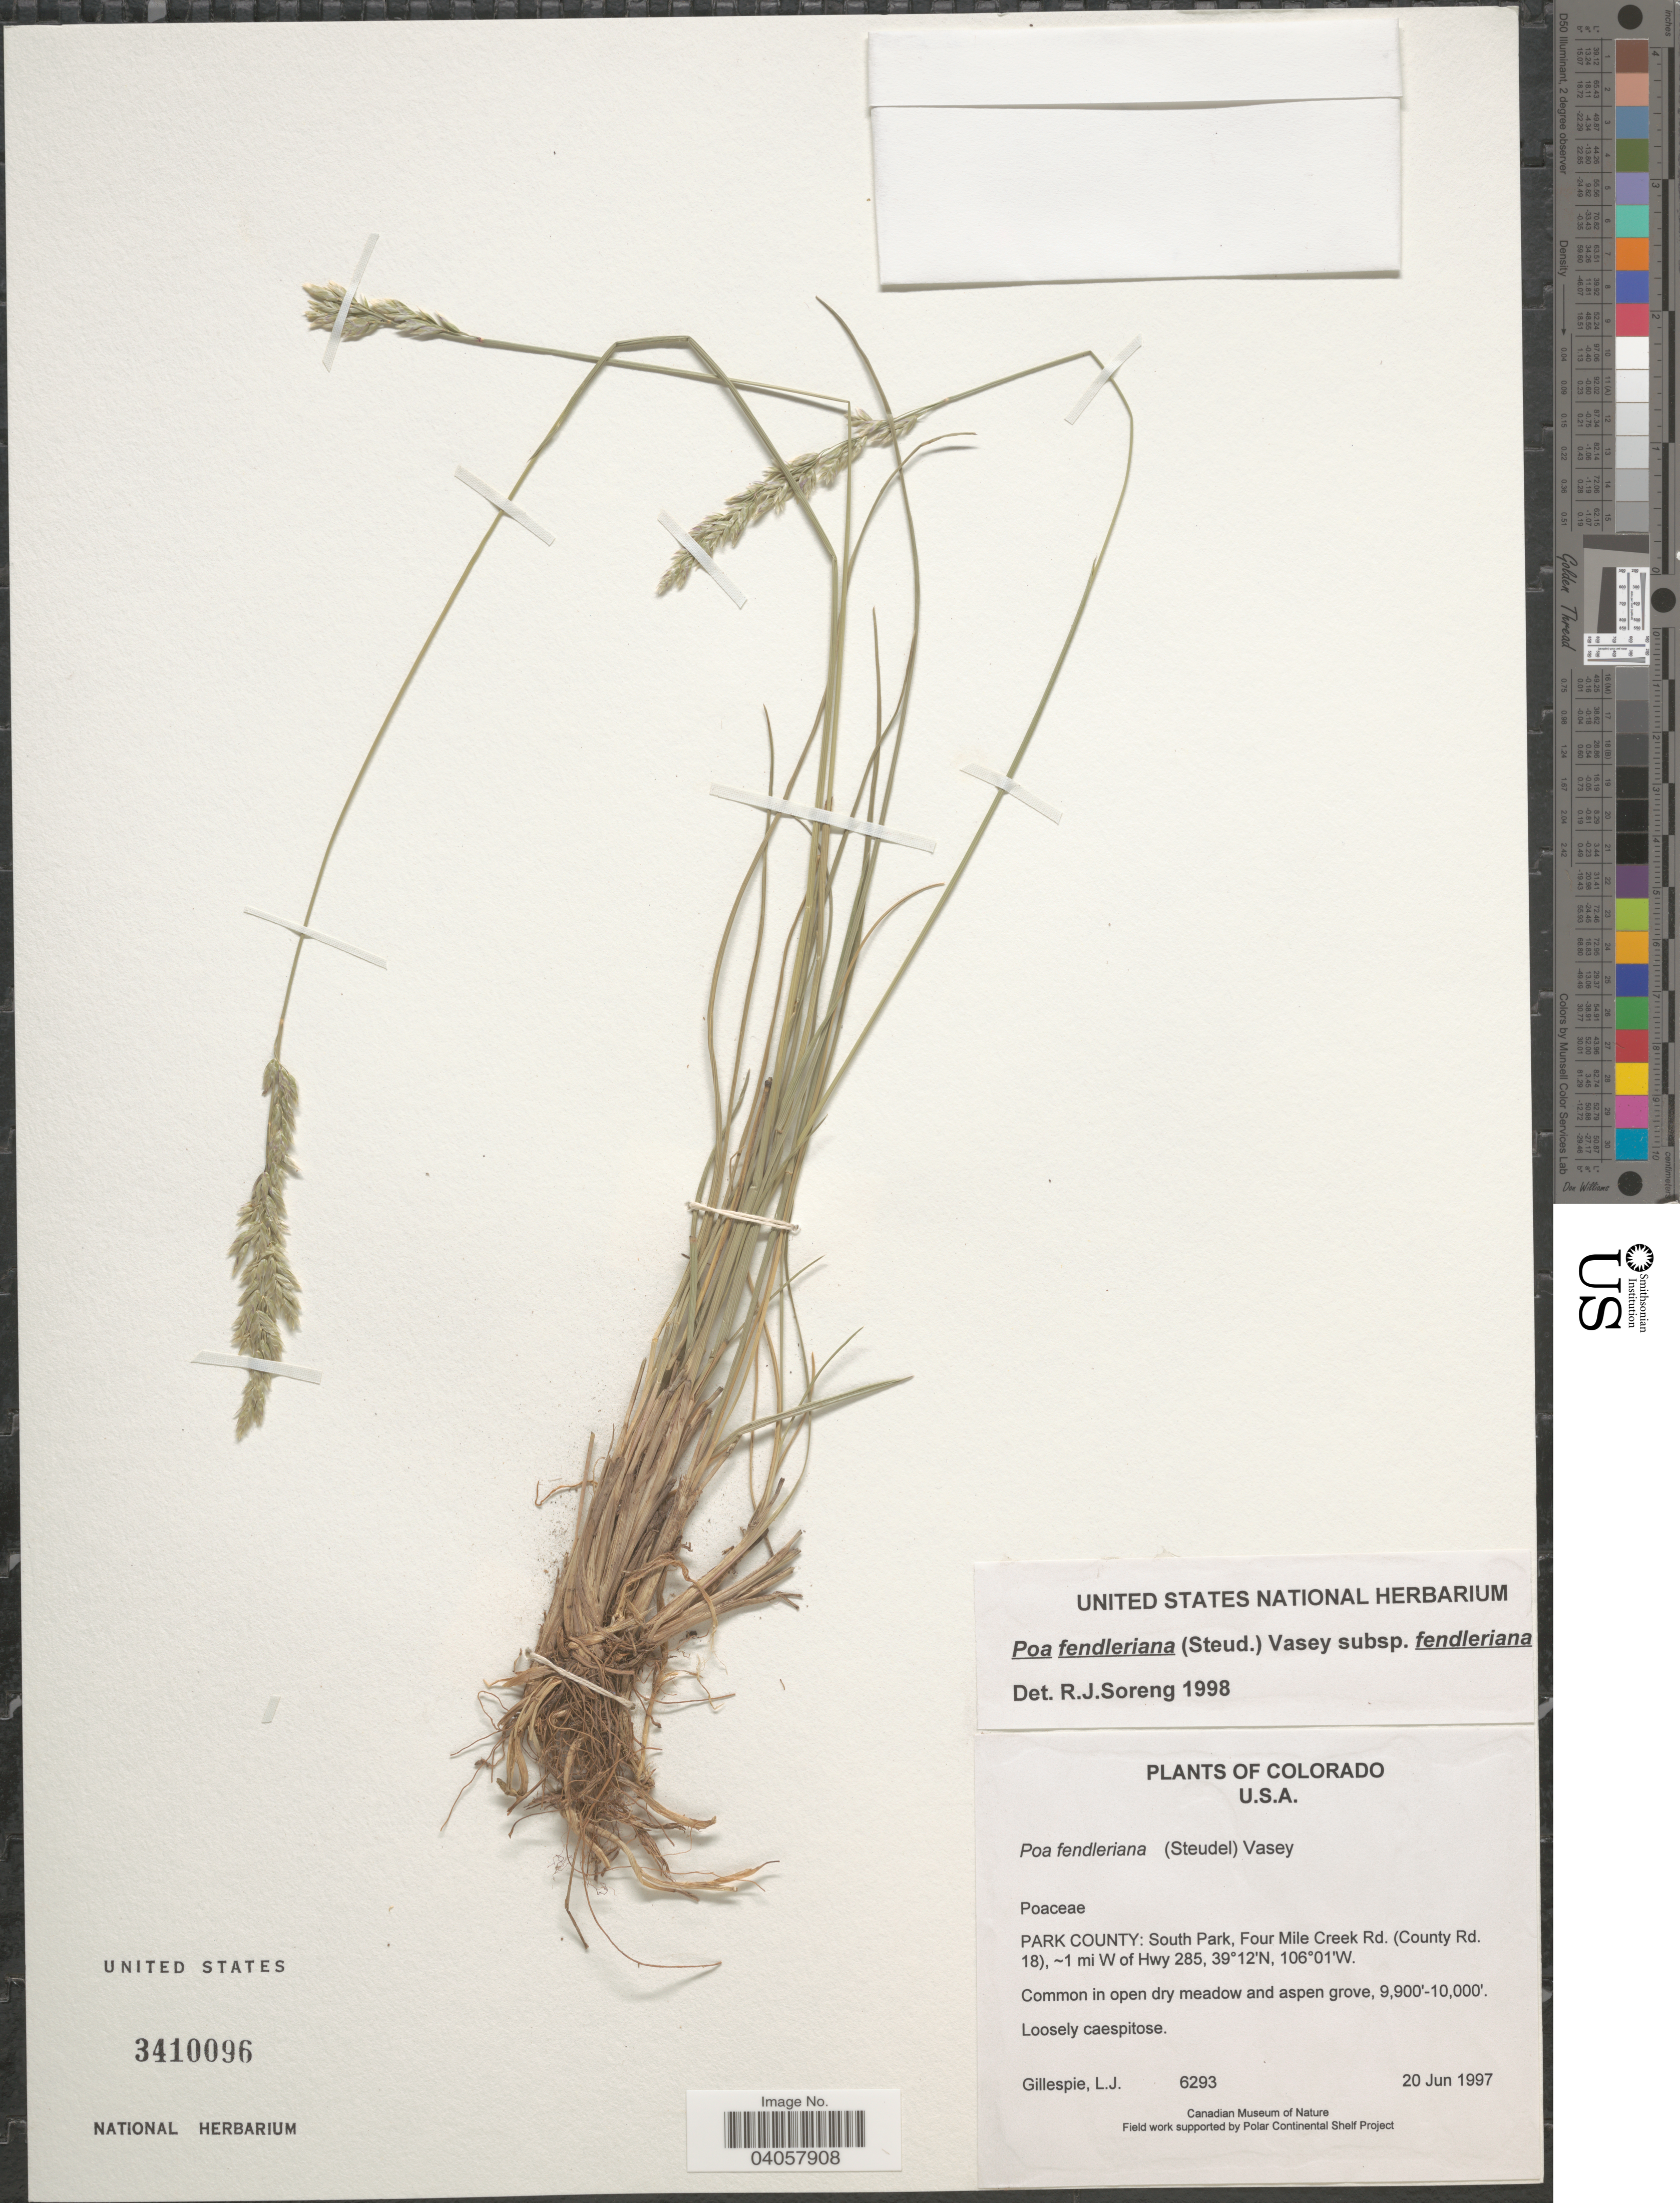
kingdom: Plantae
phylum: Tracheophyta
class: Liliopsida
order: Poales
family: Poaceae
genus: Poa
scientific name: Poa fendleriana subsp. fendleriana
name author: (Steud.) Vasey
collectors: L. Gillespie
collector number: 6293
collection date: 1997-06-20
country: United States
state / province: Colorado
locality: Park County: South Park, Four Mile Creek Rd. (County Rd. 18), ~1 mi W of Hwy 285.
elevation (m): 3018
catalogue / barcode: US 3410096